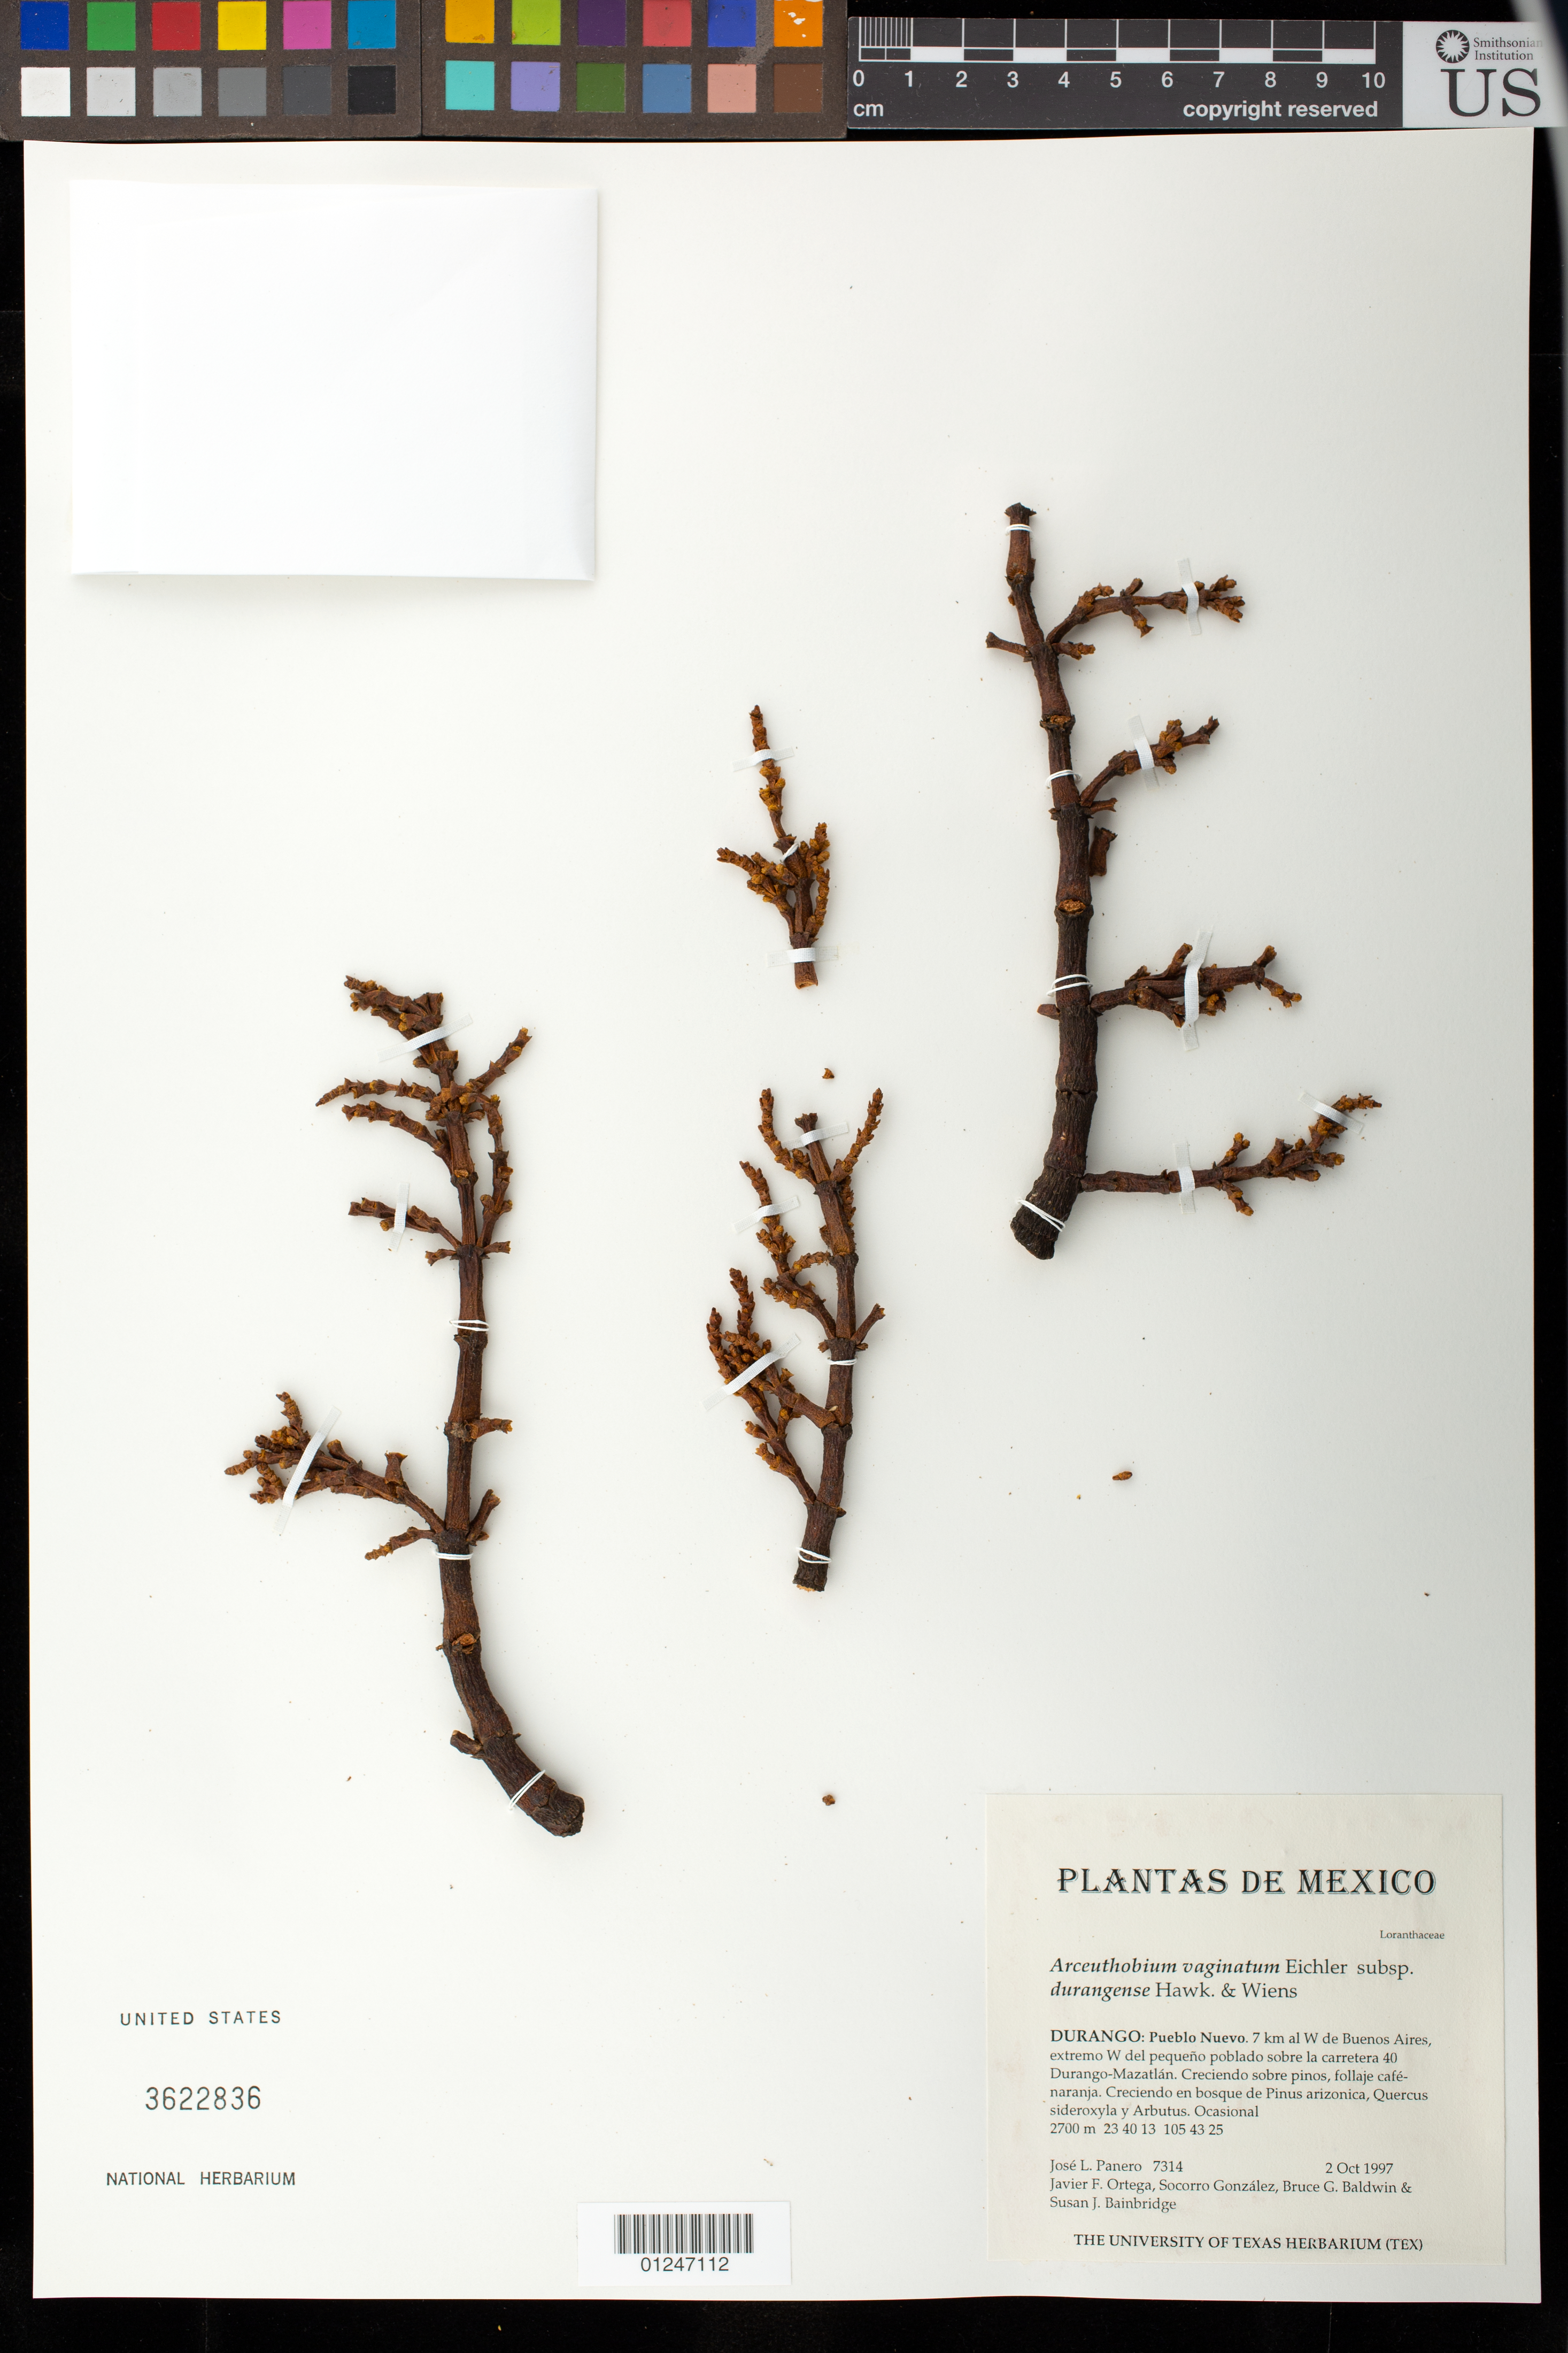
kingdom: Plantae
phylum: Tracheophyta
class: Magnoliopsida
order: Santalales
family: Viscaceae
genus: Arceuthobium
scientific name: Arceuthobium vaginatum subsp. durangense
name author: Hawksw. & Wiens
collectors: J. L. Panero, J. Ortega, S. González, B. Baldwin & S. Bainbridge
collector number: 7314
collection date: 1997-10-02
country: Mexico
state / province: Durango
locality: Durango, Pueblo Nuevo, 7 km al W de Buenos Aires, extremo W del pequeno poblado sobre la carretera 40 Durango-Mazatlan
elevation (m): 2700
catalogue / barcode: US 3622836